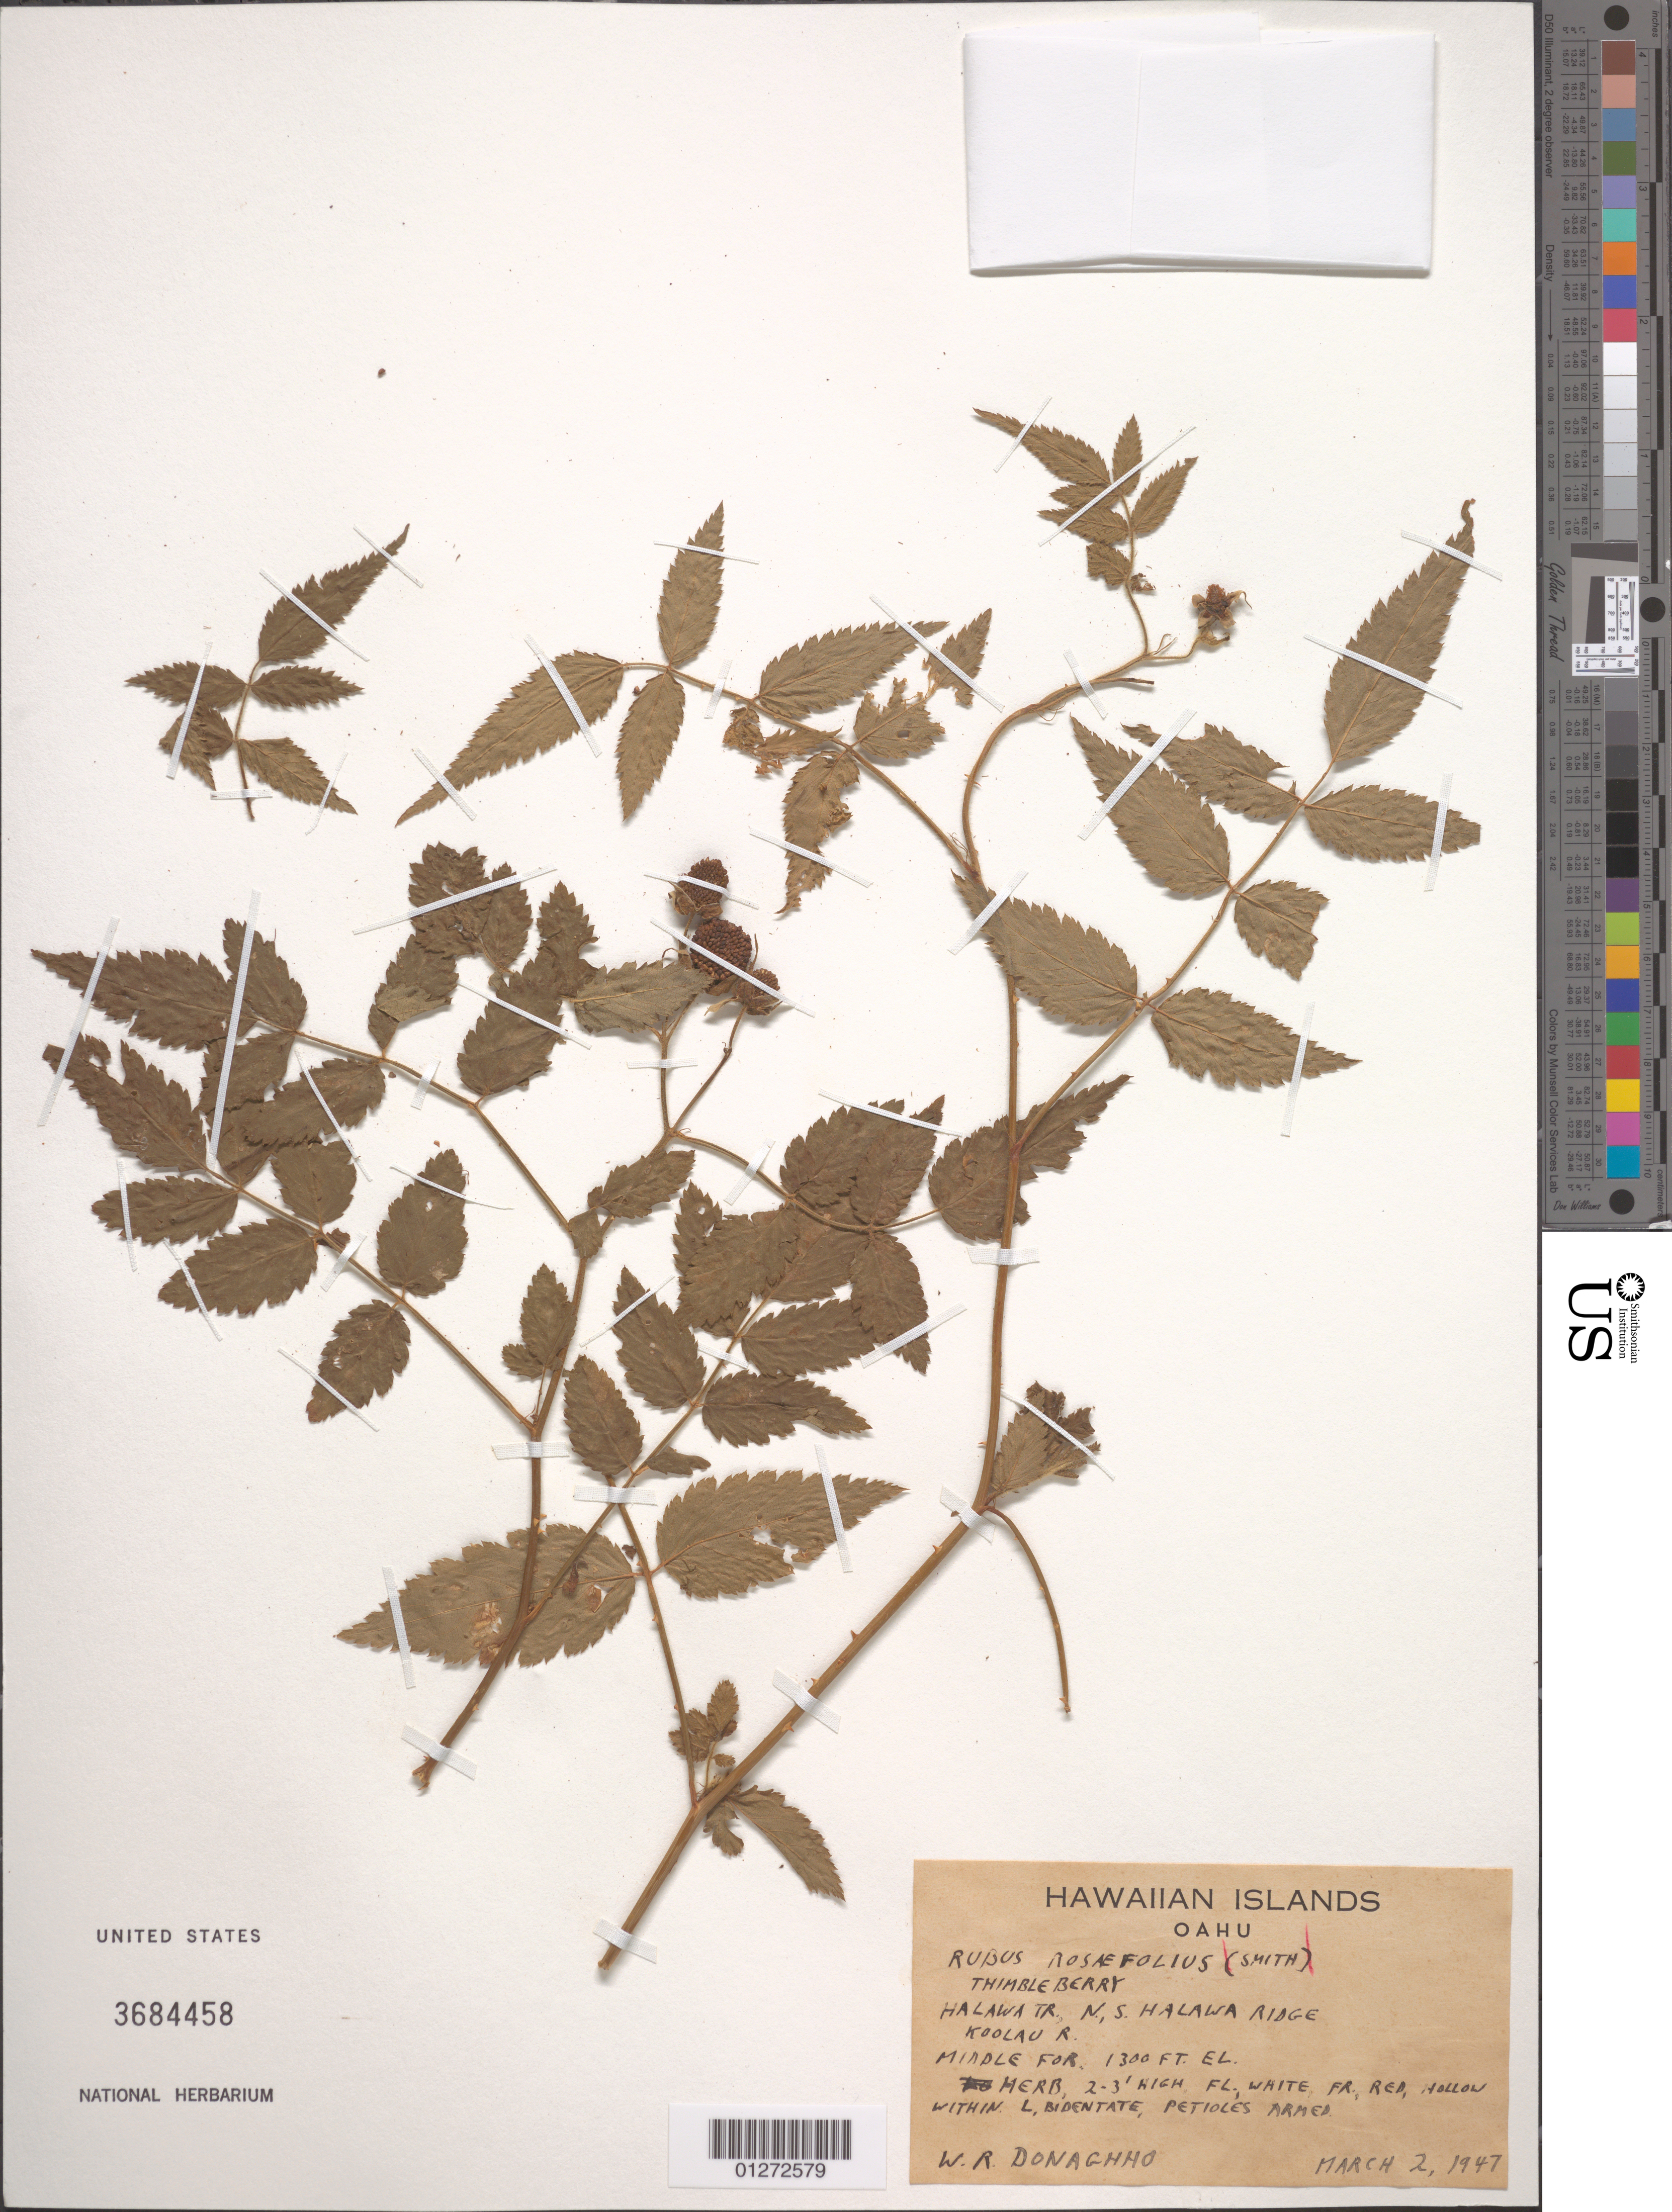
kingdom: Plantae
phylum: Tracheophyta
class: Magnoliopsida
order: Rosales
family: Rosaceae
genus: Rubus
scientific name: Rubus rosifolius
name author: Sm.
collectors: W. Donaghho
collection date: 1947-03-02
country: United States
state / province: Hawaii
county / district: Honolulu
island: Oahu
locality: Halawa Trail, N., S. Halwa Ridge, Koolau Range.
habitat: Middle forest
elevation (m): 396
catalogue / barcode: US 3684458